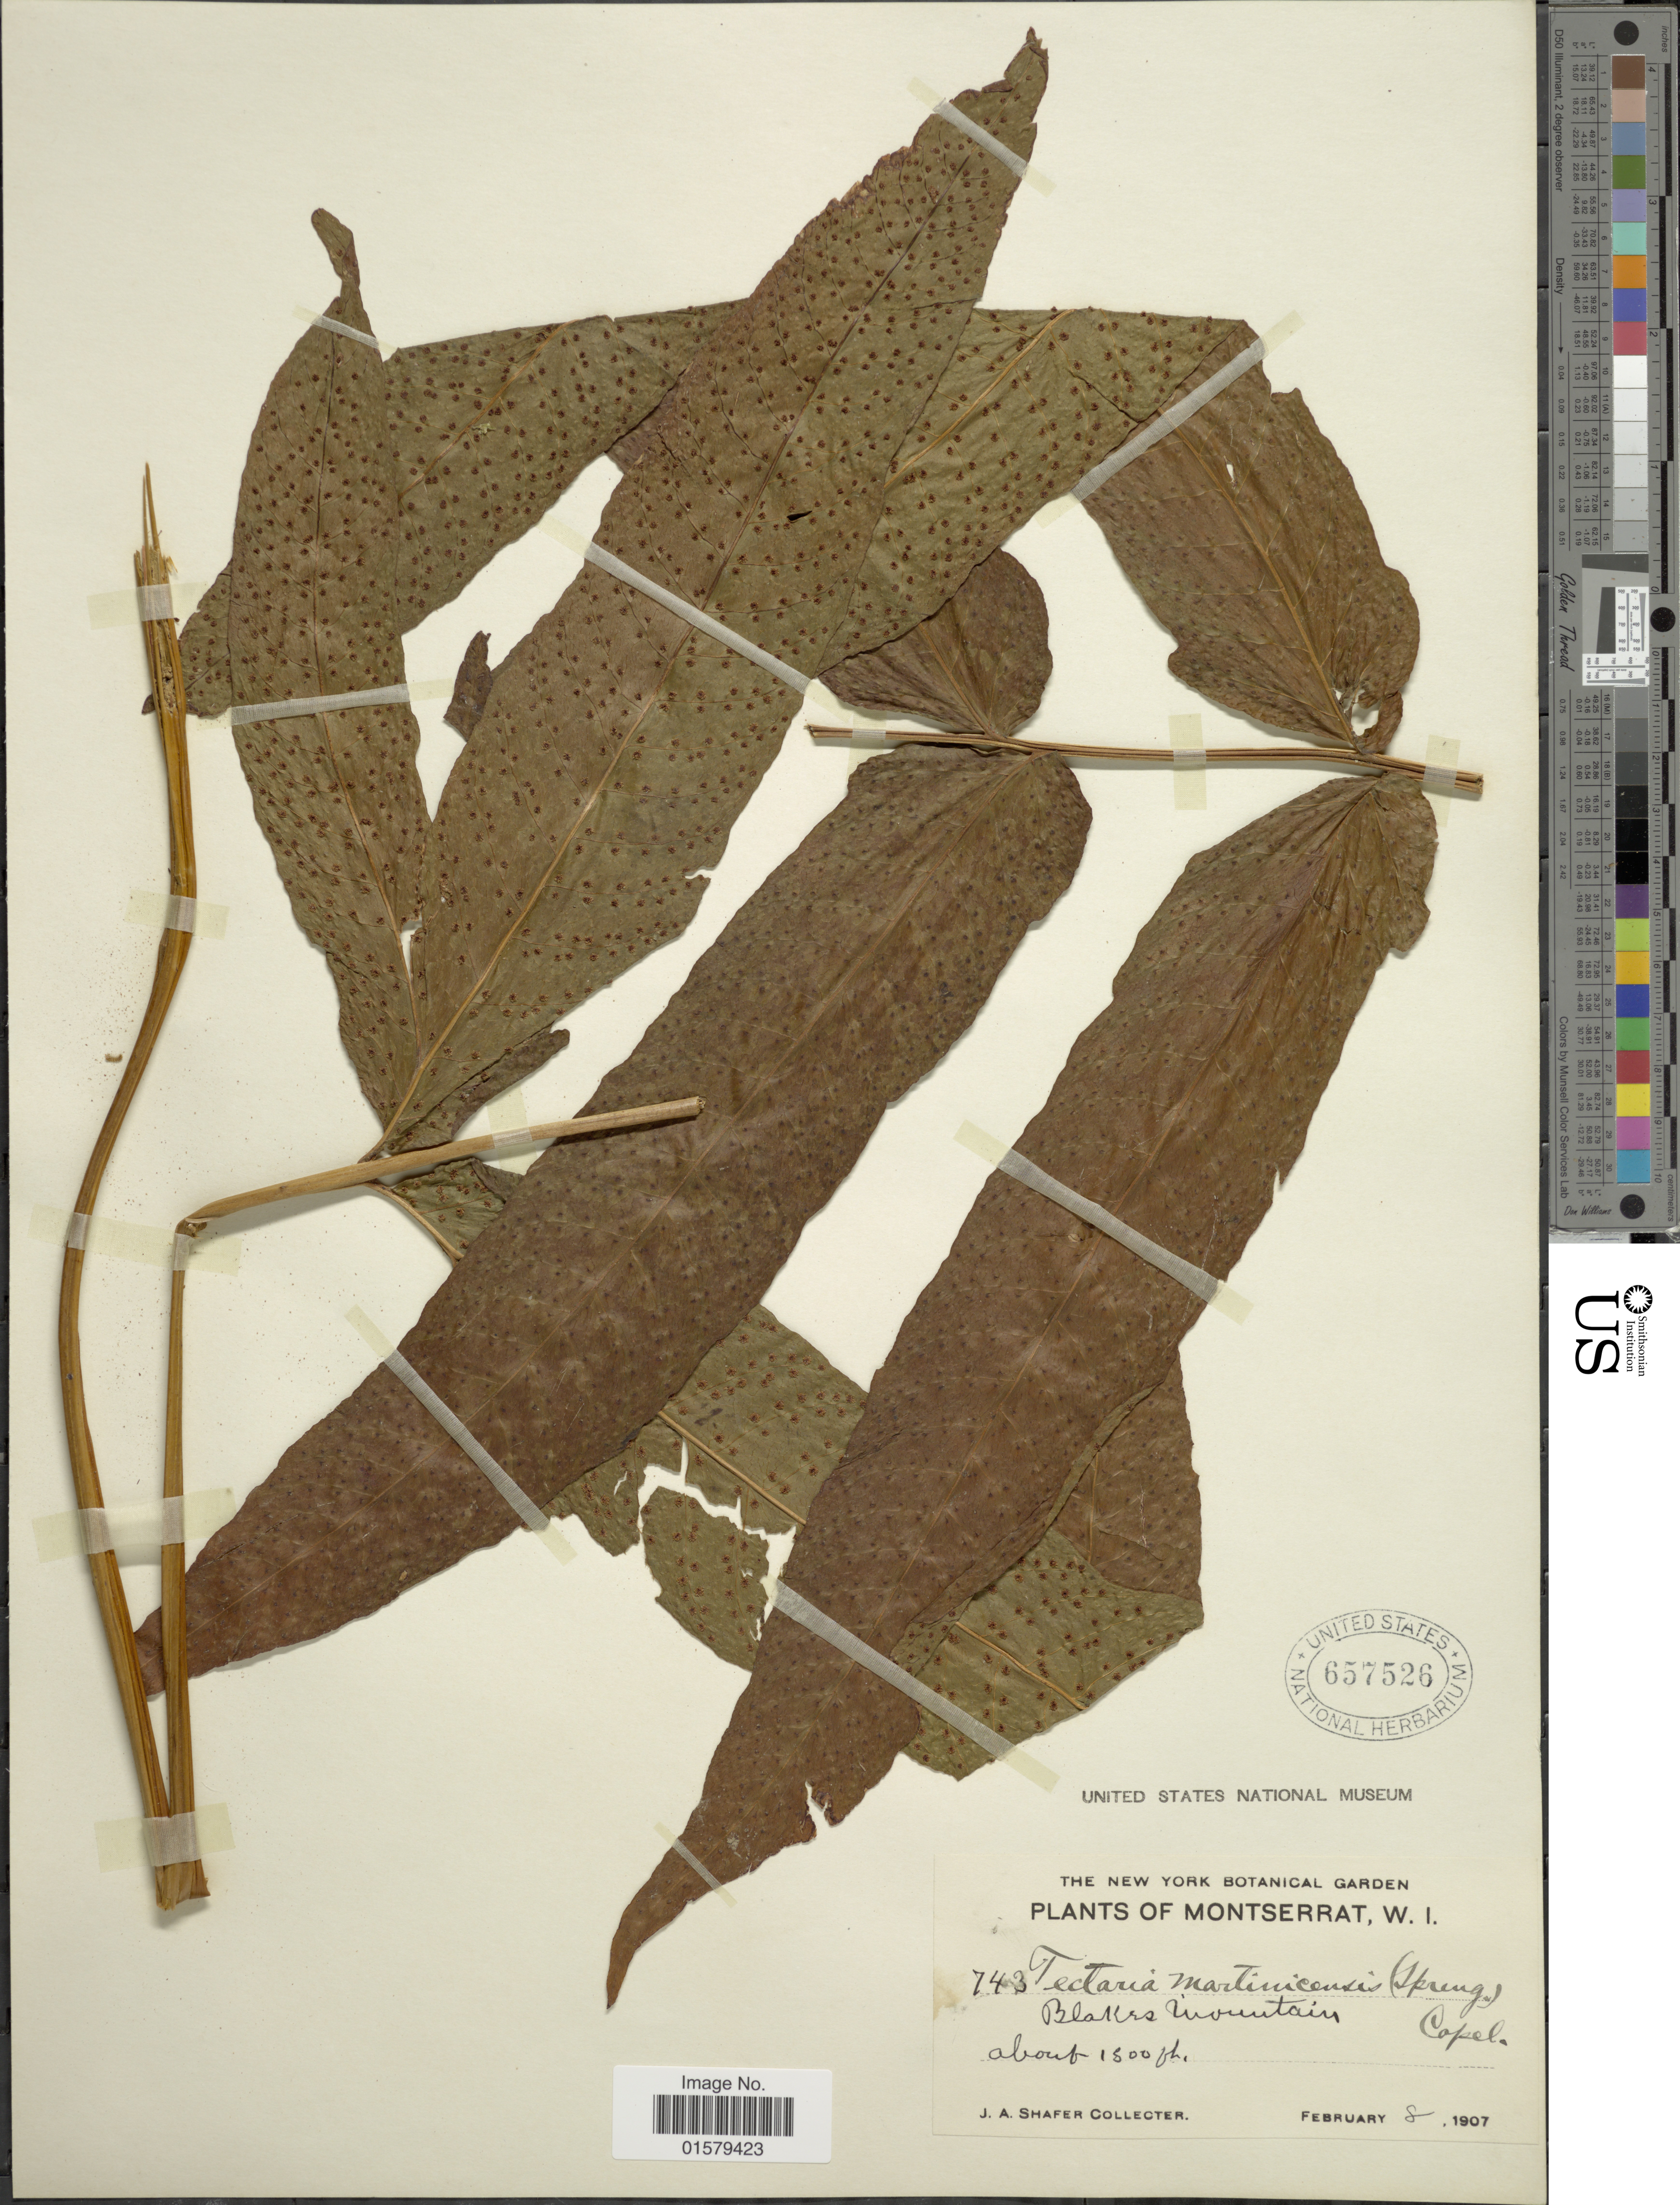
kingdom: Plantae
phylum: Tracheophyta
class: Polypodiopsida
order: Polypodiales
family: Tectariaceae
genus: Tectaria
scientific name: Tectaria incisa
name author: Cav.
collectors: J. A. Shafer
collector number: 743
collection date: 1907-02-08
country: Montserrat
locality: Blakes Mountain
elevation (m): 457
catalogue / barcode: US 657526